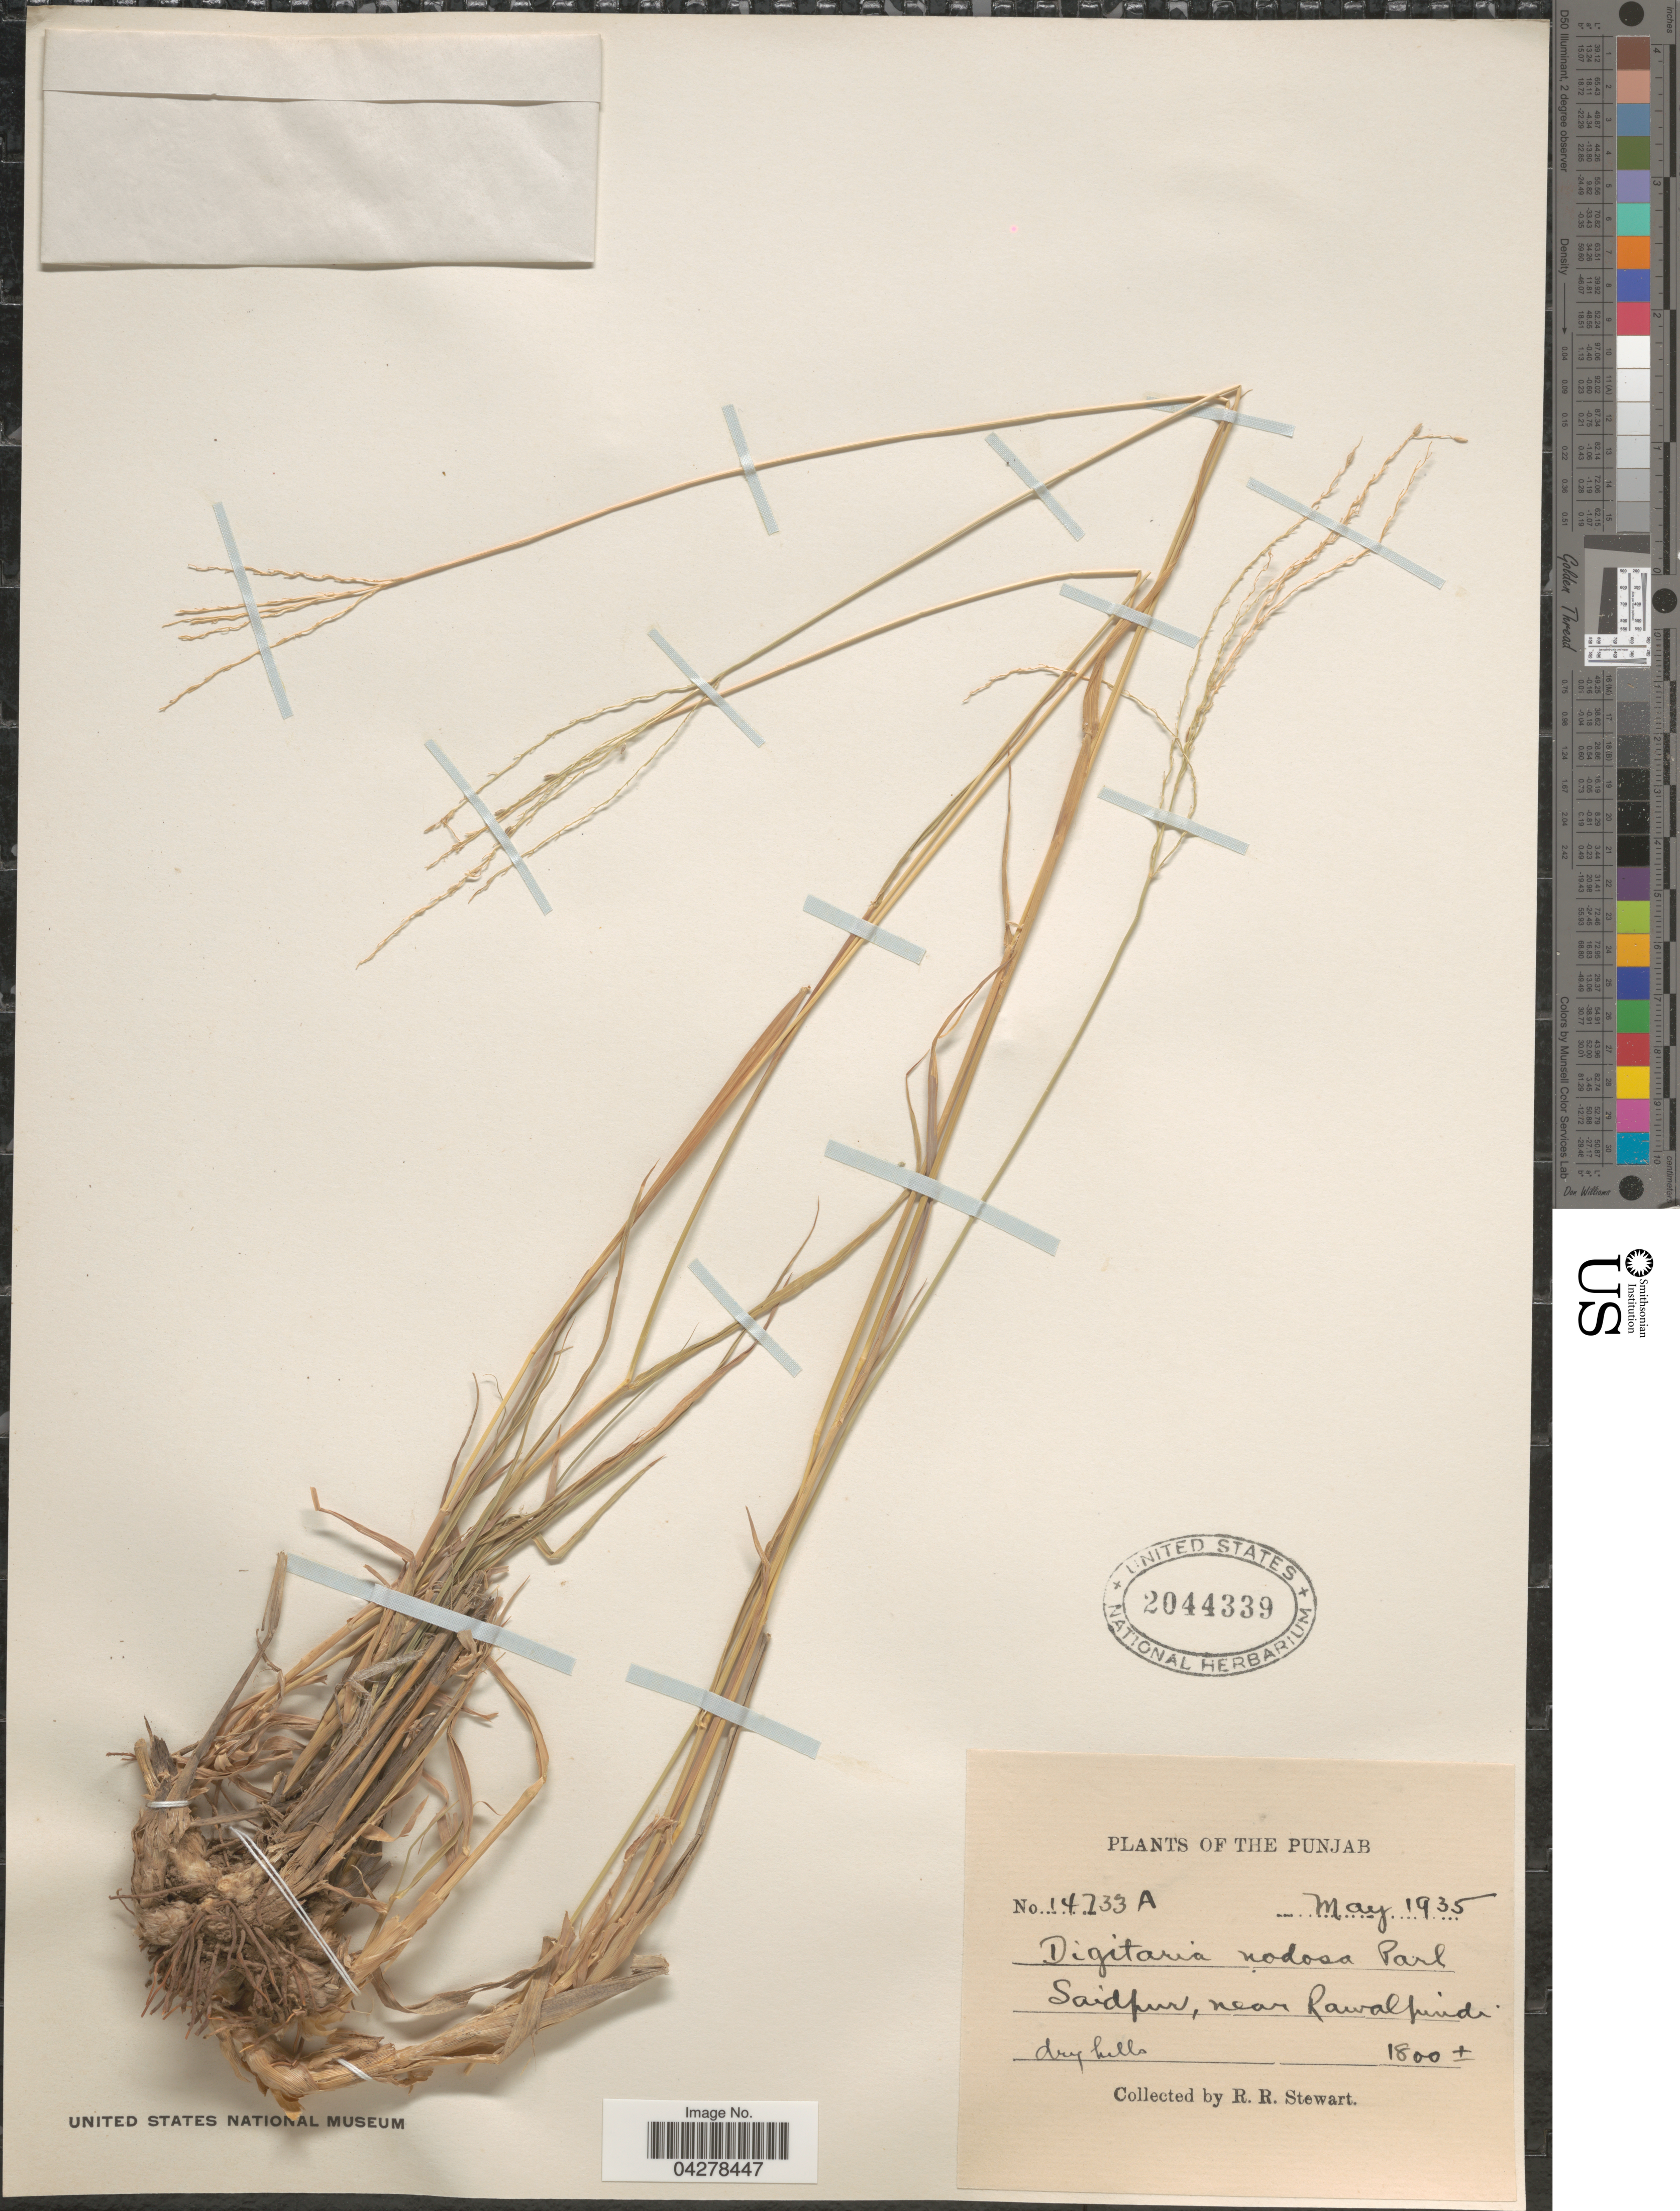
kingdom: Plantae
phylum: Tracheophyta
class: Liliopsida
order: Poales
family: Poaceae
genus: Digitaria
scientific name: Digitaria nodosa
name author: Parl.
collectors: R. Stewart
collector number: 14733A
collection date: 1935-05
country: Pakistan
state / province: Punjab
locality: Saidpur, near Rawalpindi. Dry hills.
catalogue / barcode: US 2044339